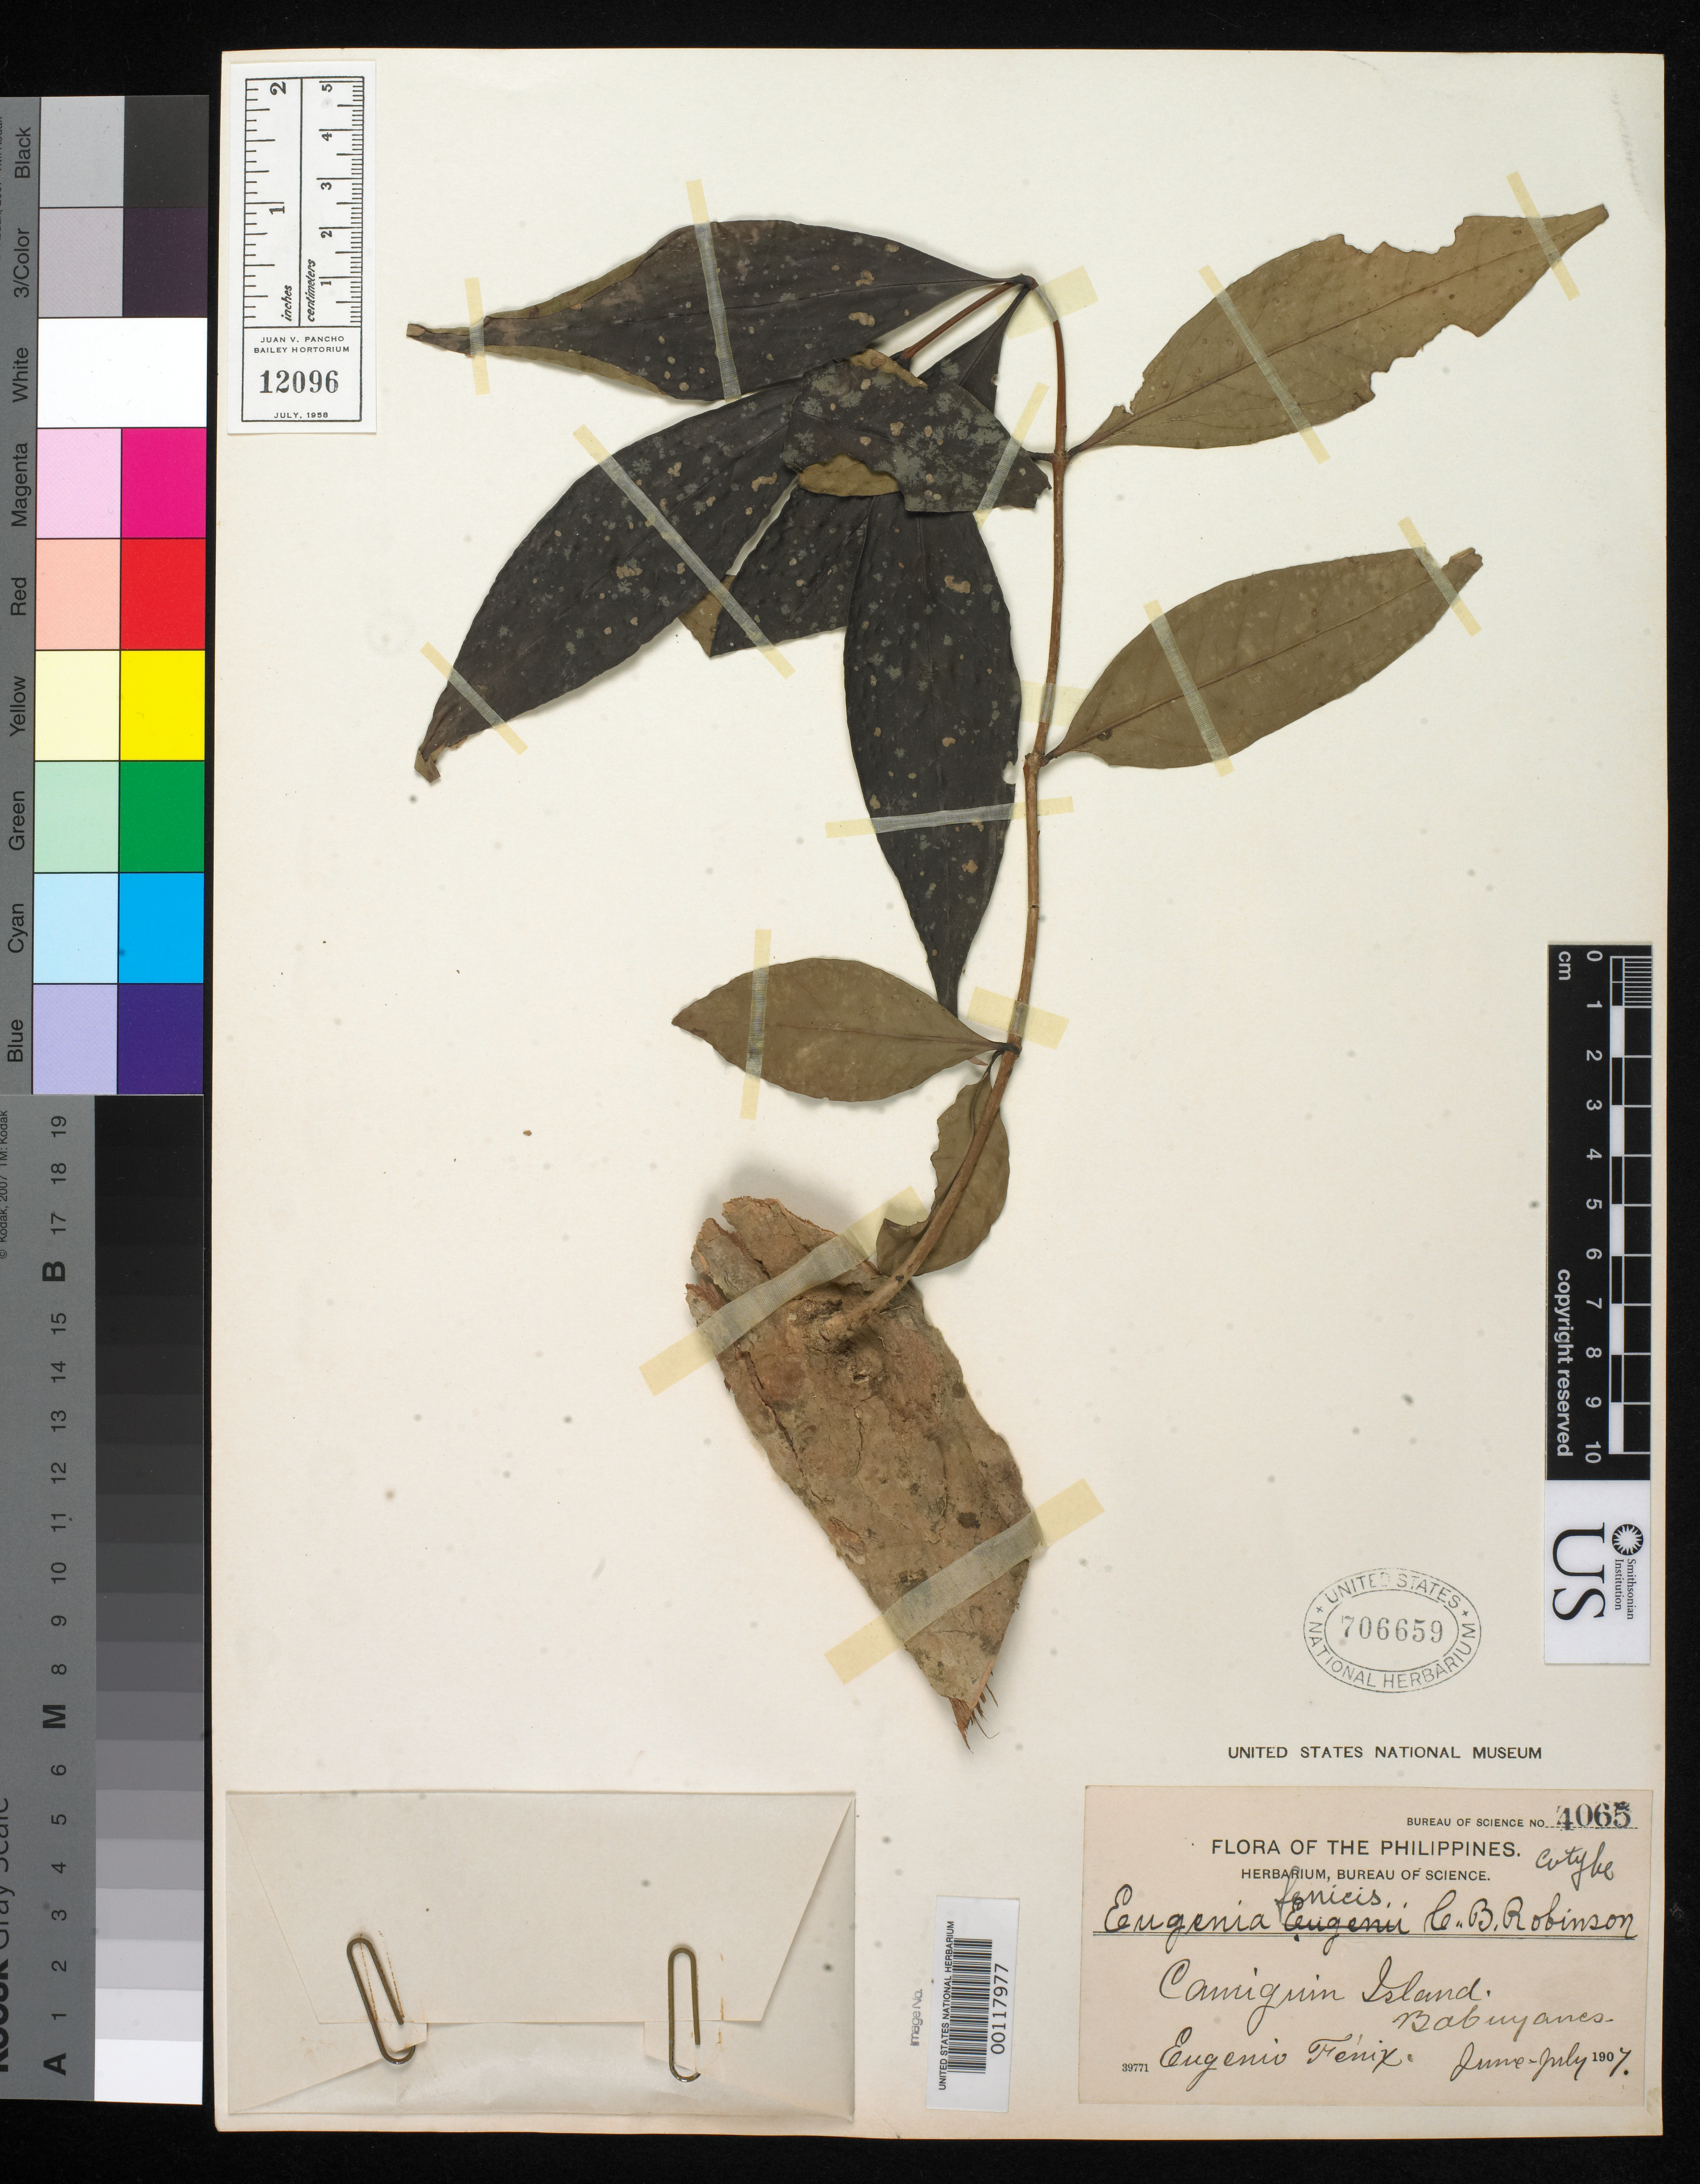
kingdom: Plantae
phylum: Tracheophyta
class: Magnoliopsida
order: Myrtales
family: Myrtaceae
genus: Eugenia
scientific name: Eugenia fenicis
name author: C.B. Rob.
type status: Isotype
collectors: E. Fénix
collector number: Bur. Sci. 4065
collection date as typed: Jun 1907 to -- Jul 1907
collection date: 1907-06/1907-07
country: Philippines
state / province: Cagayan Valley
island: Camiguin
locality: Cagayan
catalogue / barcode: US 706659